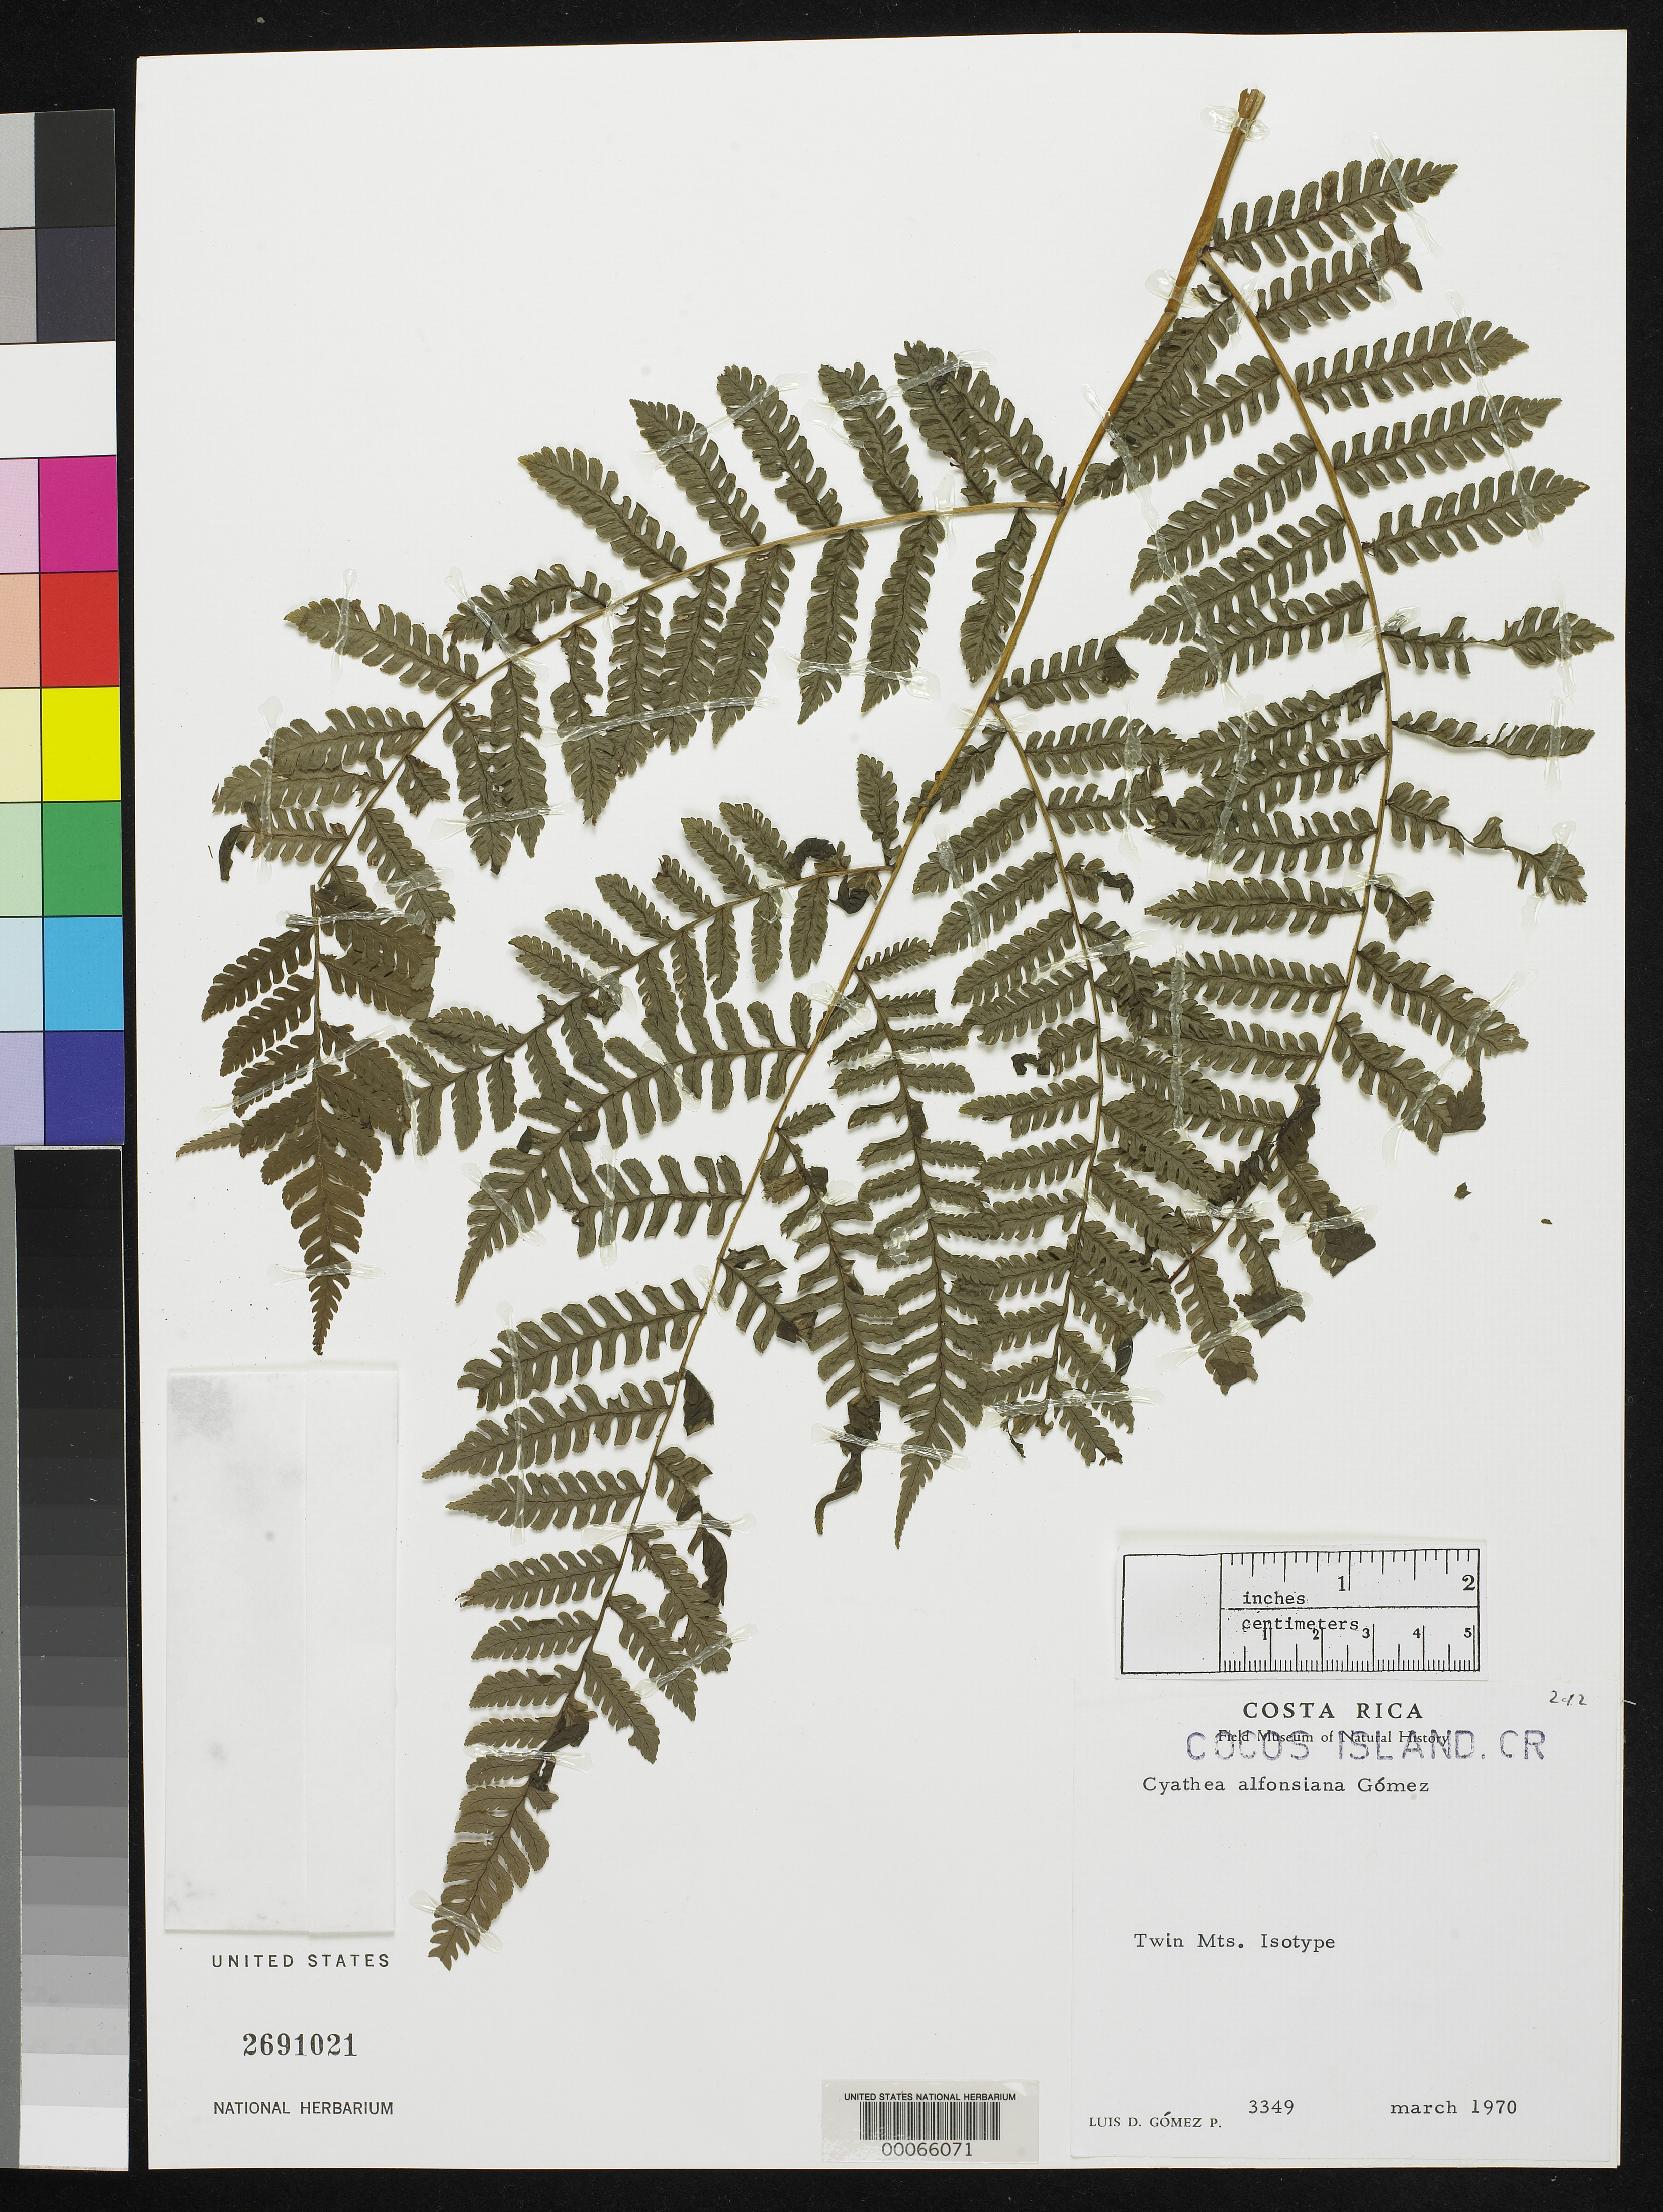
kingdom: Plantae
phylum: Tracheophyta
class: Polypodiopsida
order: Cyatheales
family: Cyatheaceae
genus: Cyathea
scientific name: Cyathea alfonsiana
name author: L.D. Gómez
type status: Isotype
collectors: L. D. Gómez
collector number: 3349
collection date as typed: Mar 1970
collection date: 1970-03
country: Costa Rica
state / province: Puntarenas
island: Cocos Island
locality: Twin Mountains. (Costa Rica, Puntarenas)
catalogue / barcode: US 2691021